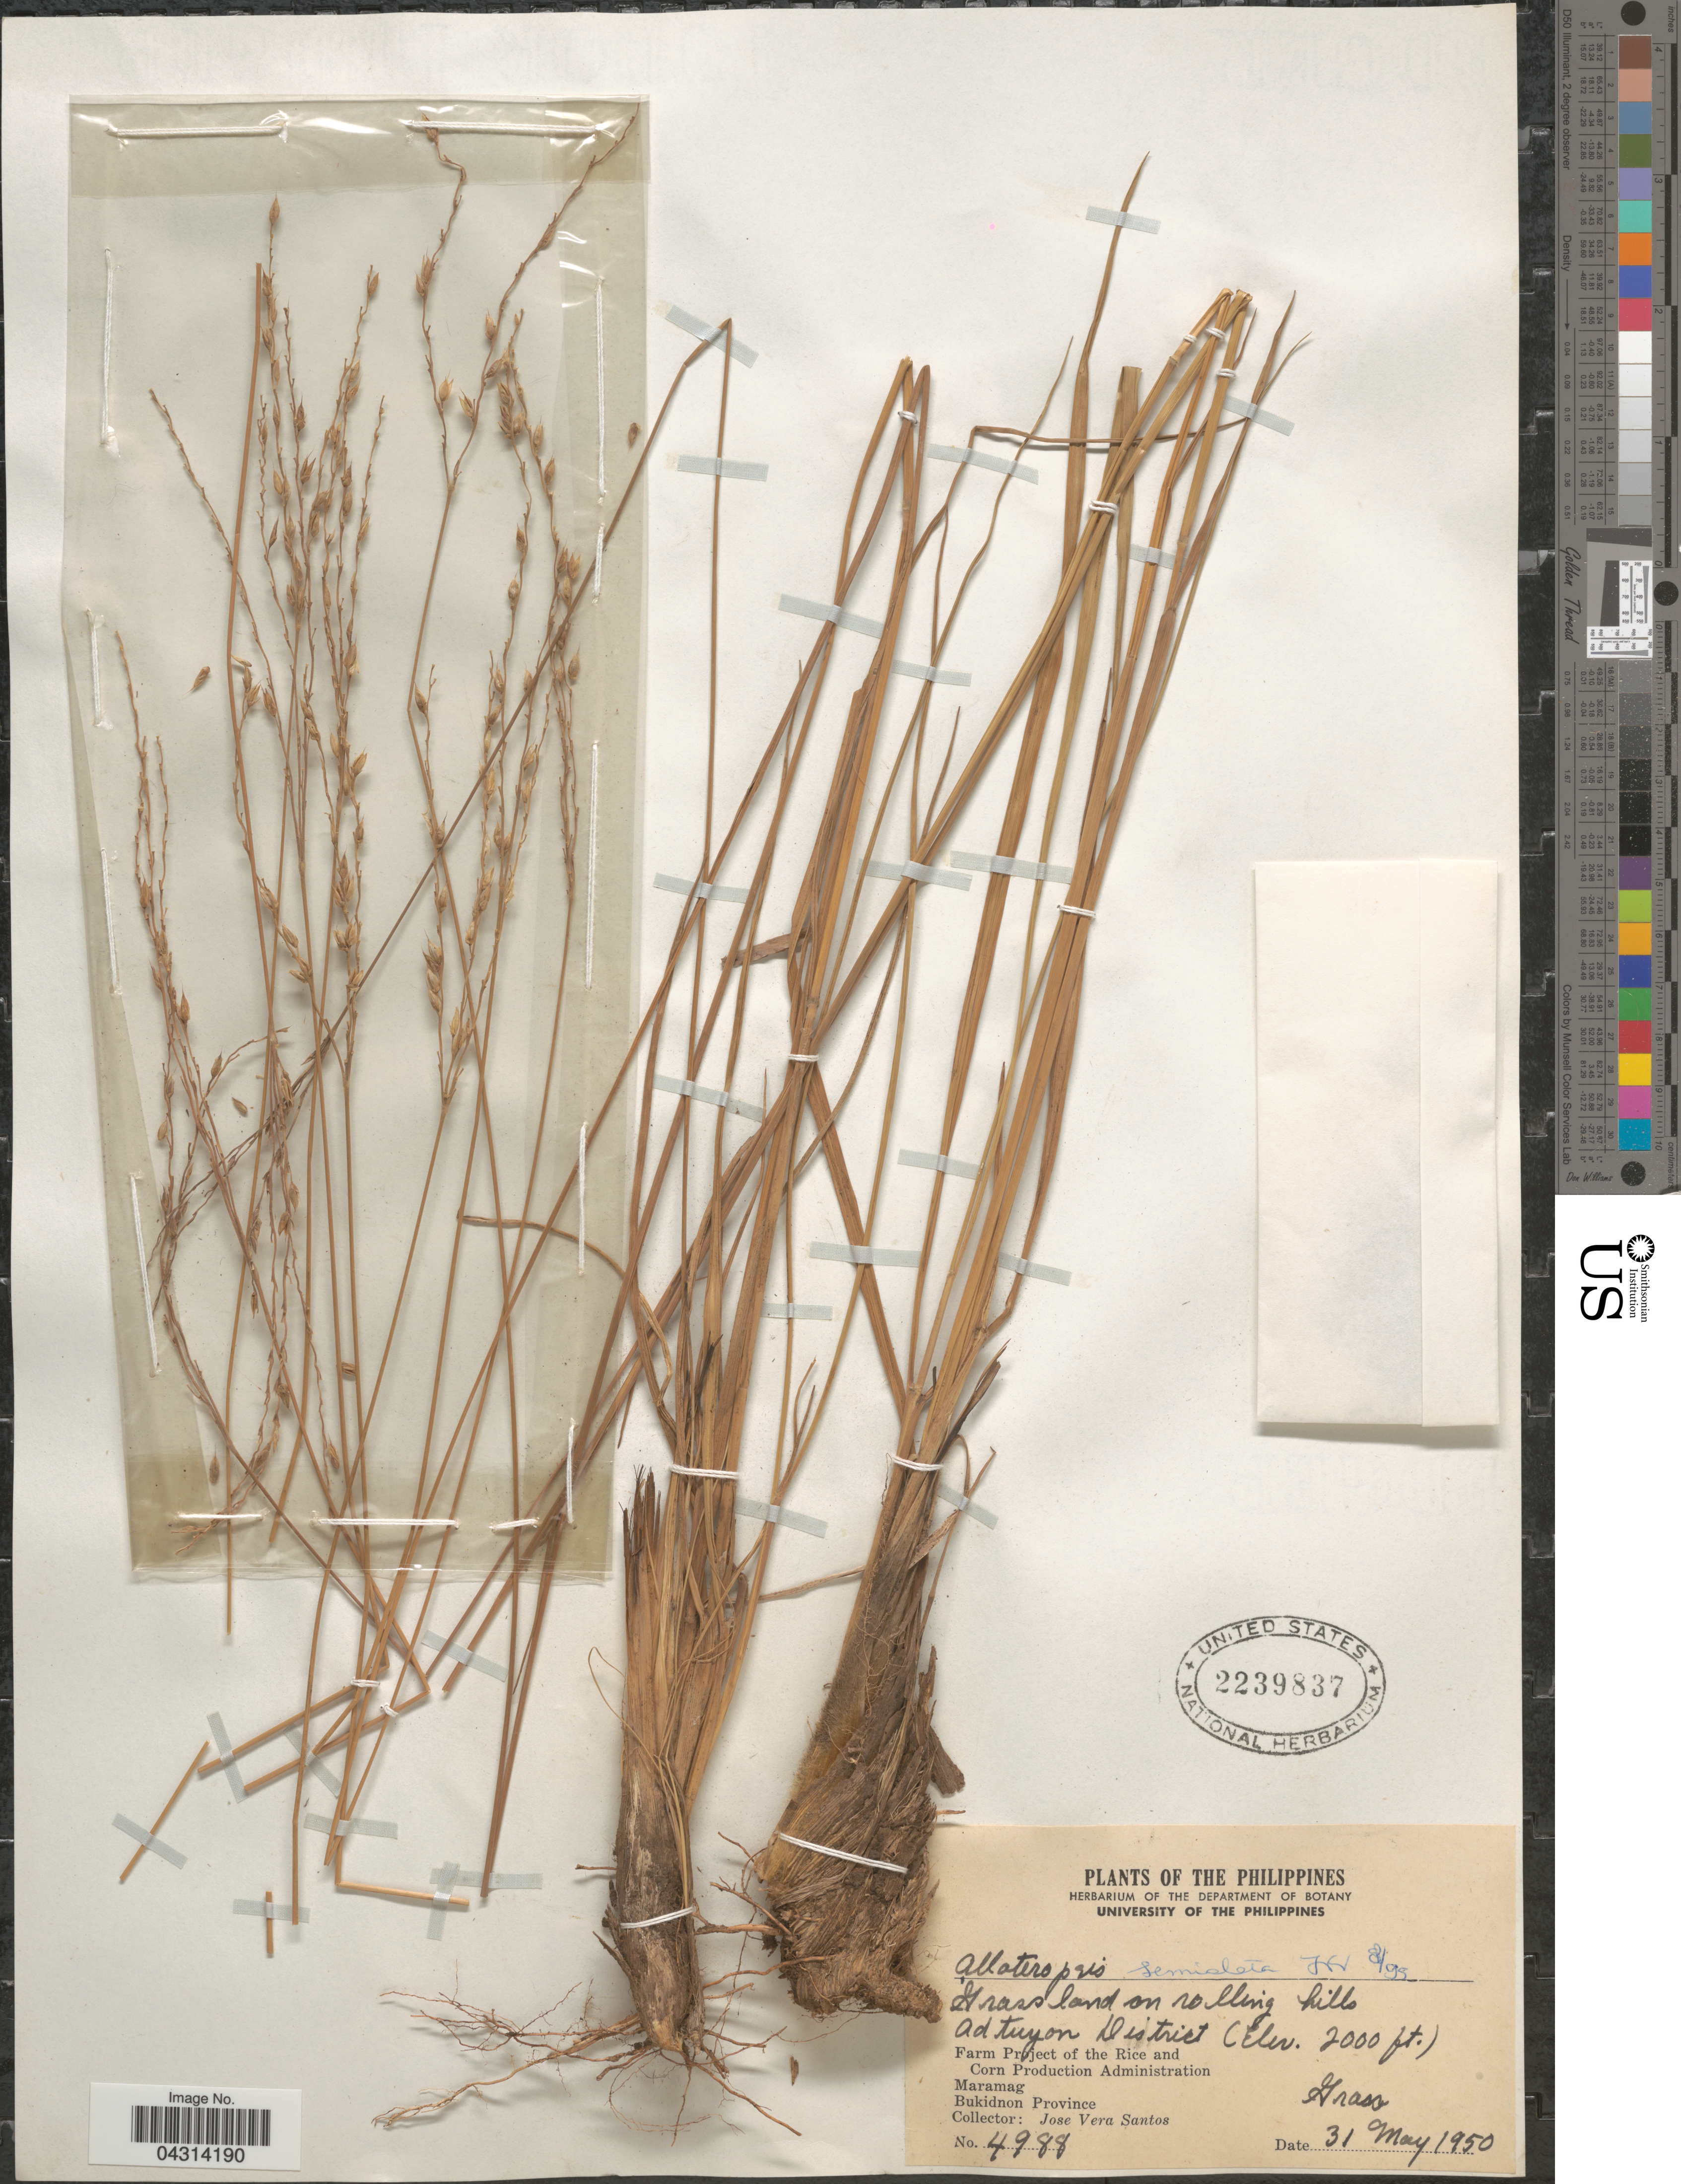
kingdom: Plantae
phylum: Tracheophyta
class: Liliopsida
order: Poales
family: Poaceae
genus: Alloteropsis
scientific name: Alloteropsis semialata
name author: (R. Br.) Hitchc.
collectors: J. Vera Santos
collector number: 4988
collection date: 1950-05-31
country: Philippines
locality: Grassland on rolling hills. Adtuyon District. Farm Project of the Rice and Corn Production Administration. Maramag. Bukidnon Province.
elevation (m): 610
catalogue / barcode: US 2239837